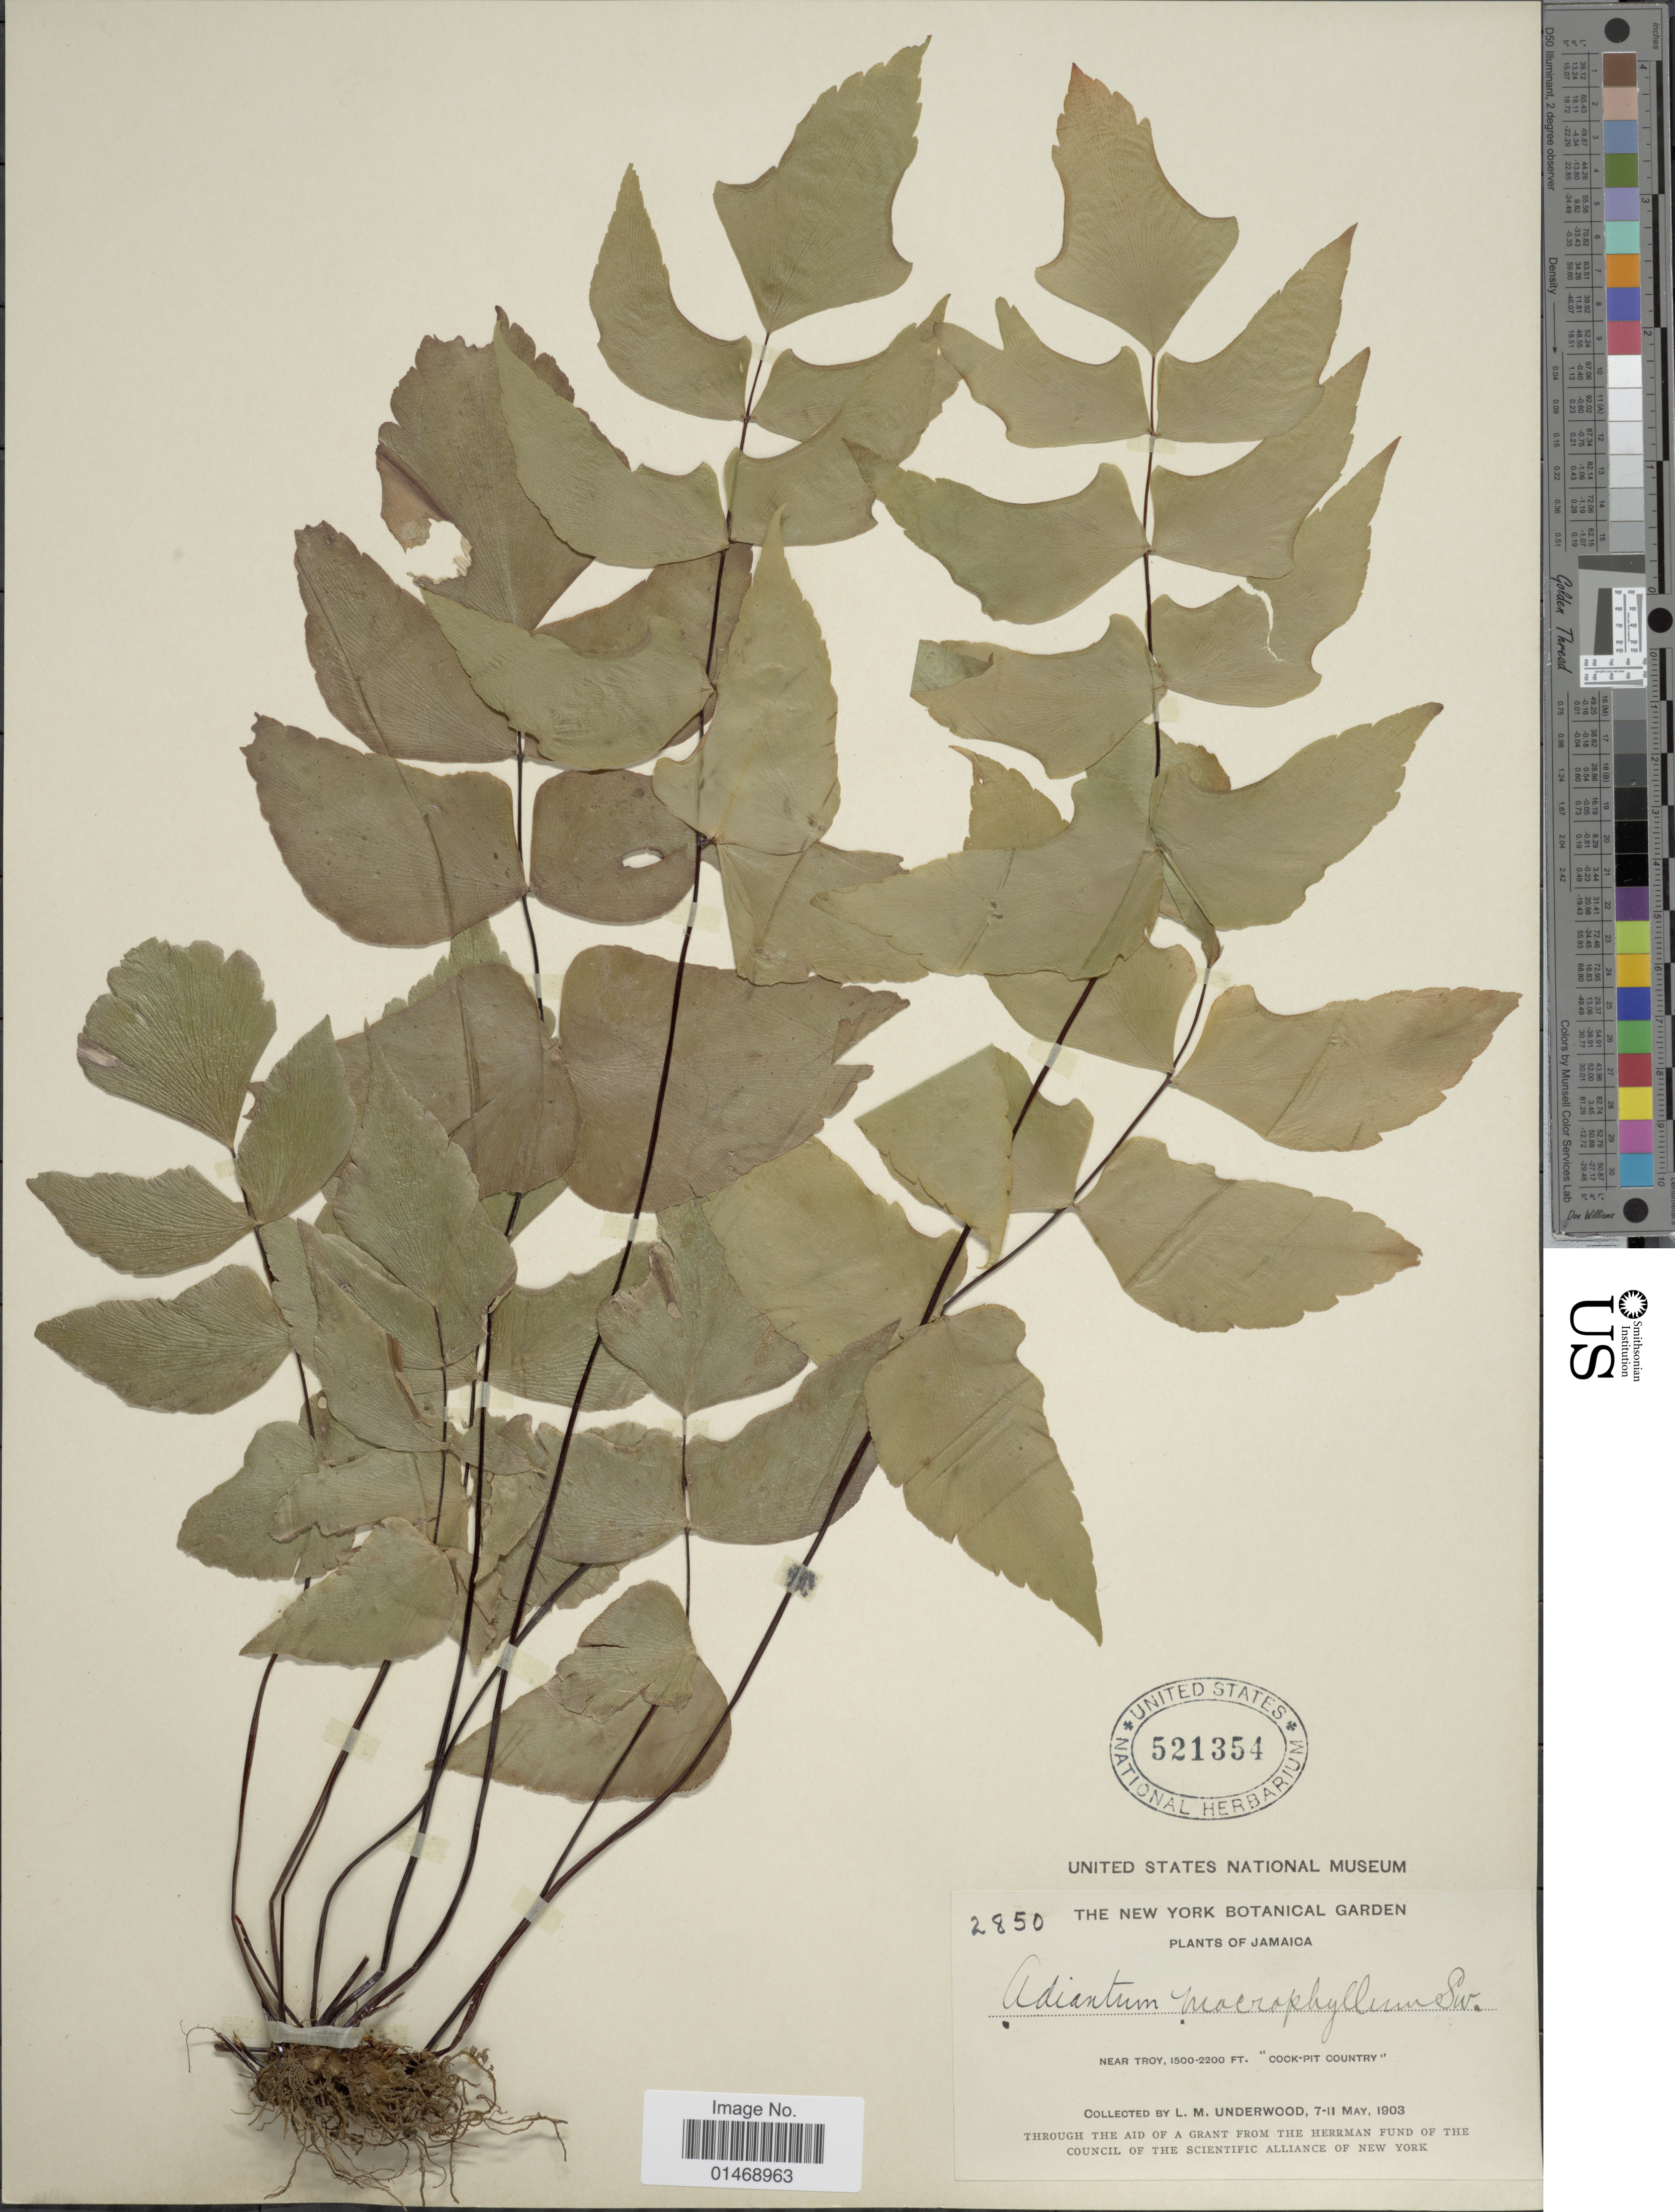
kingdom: Plantae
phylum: Tracheophyta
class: Polypodiopsida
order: Polypodiales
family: Pteridaceae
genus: Adiantum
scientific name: Adiantum macrophyllum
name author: Sw.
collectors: L. M. Underwood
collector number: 2850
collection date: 1903-05-07/1903-05-11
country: Jamaica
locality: Near Troy, 'Cock-Pit Country'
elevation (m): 457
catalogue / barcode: US 521354